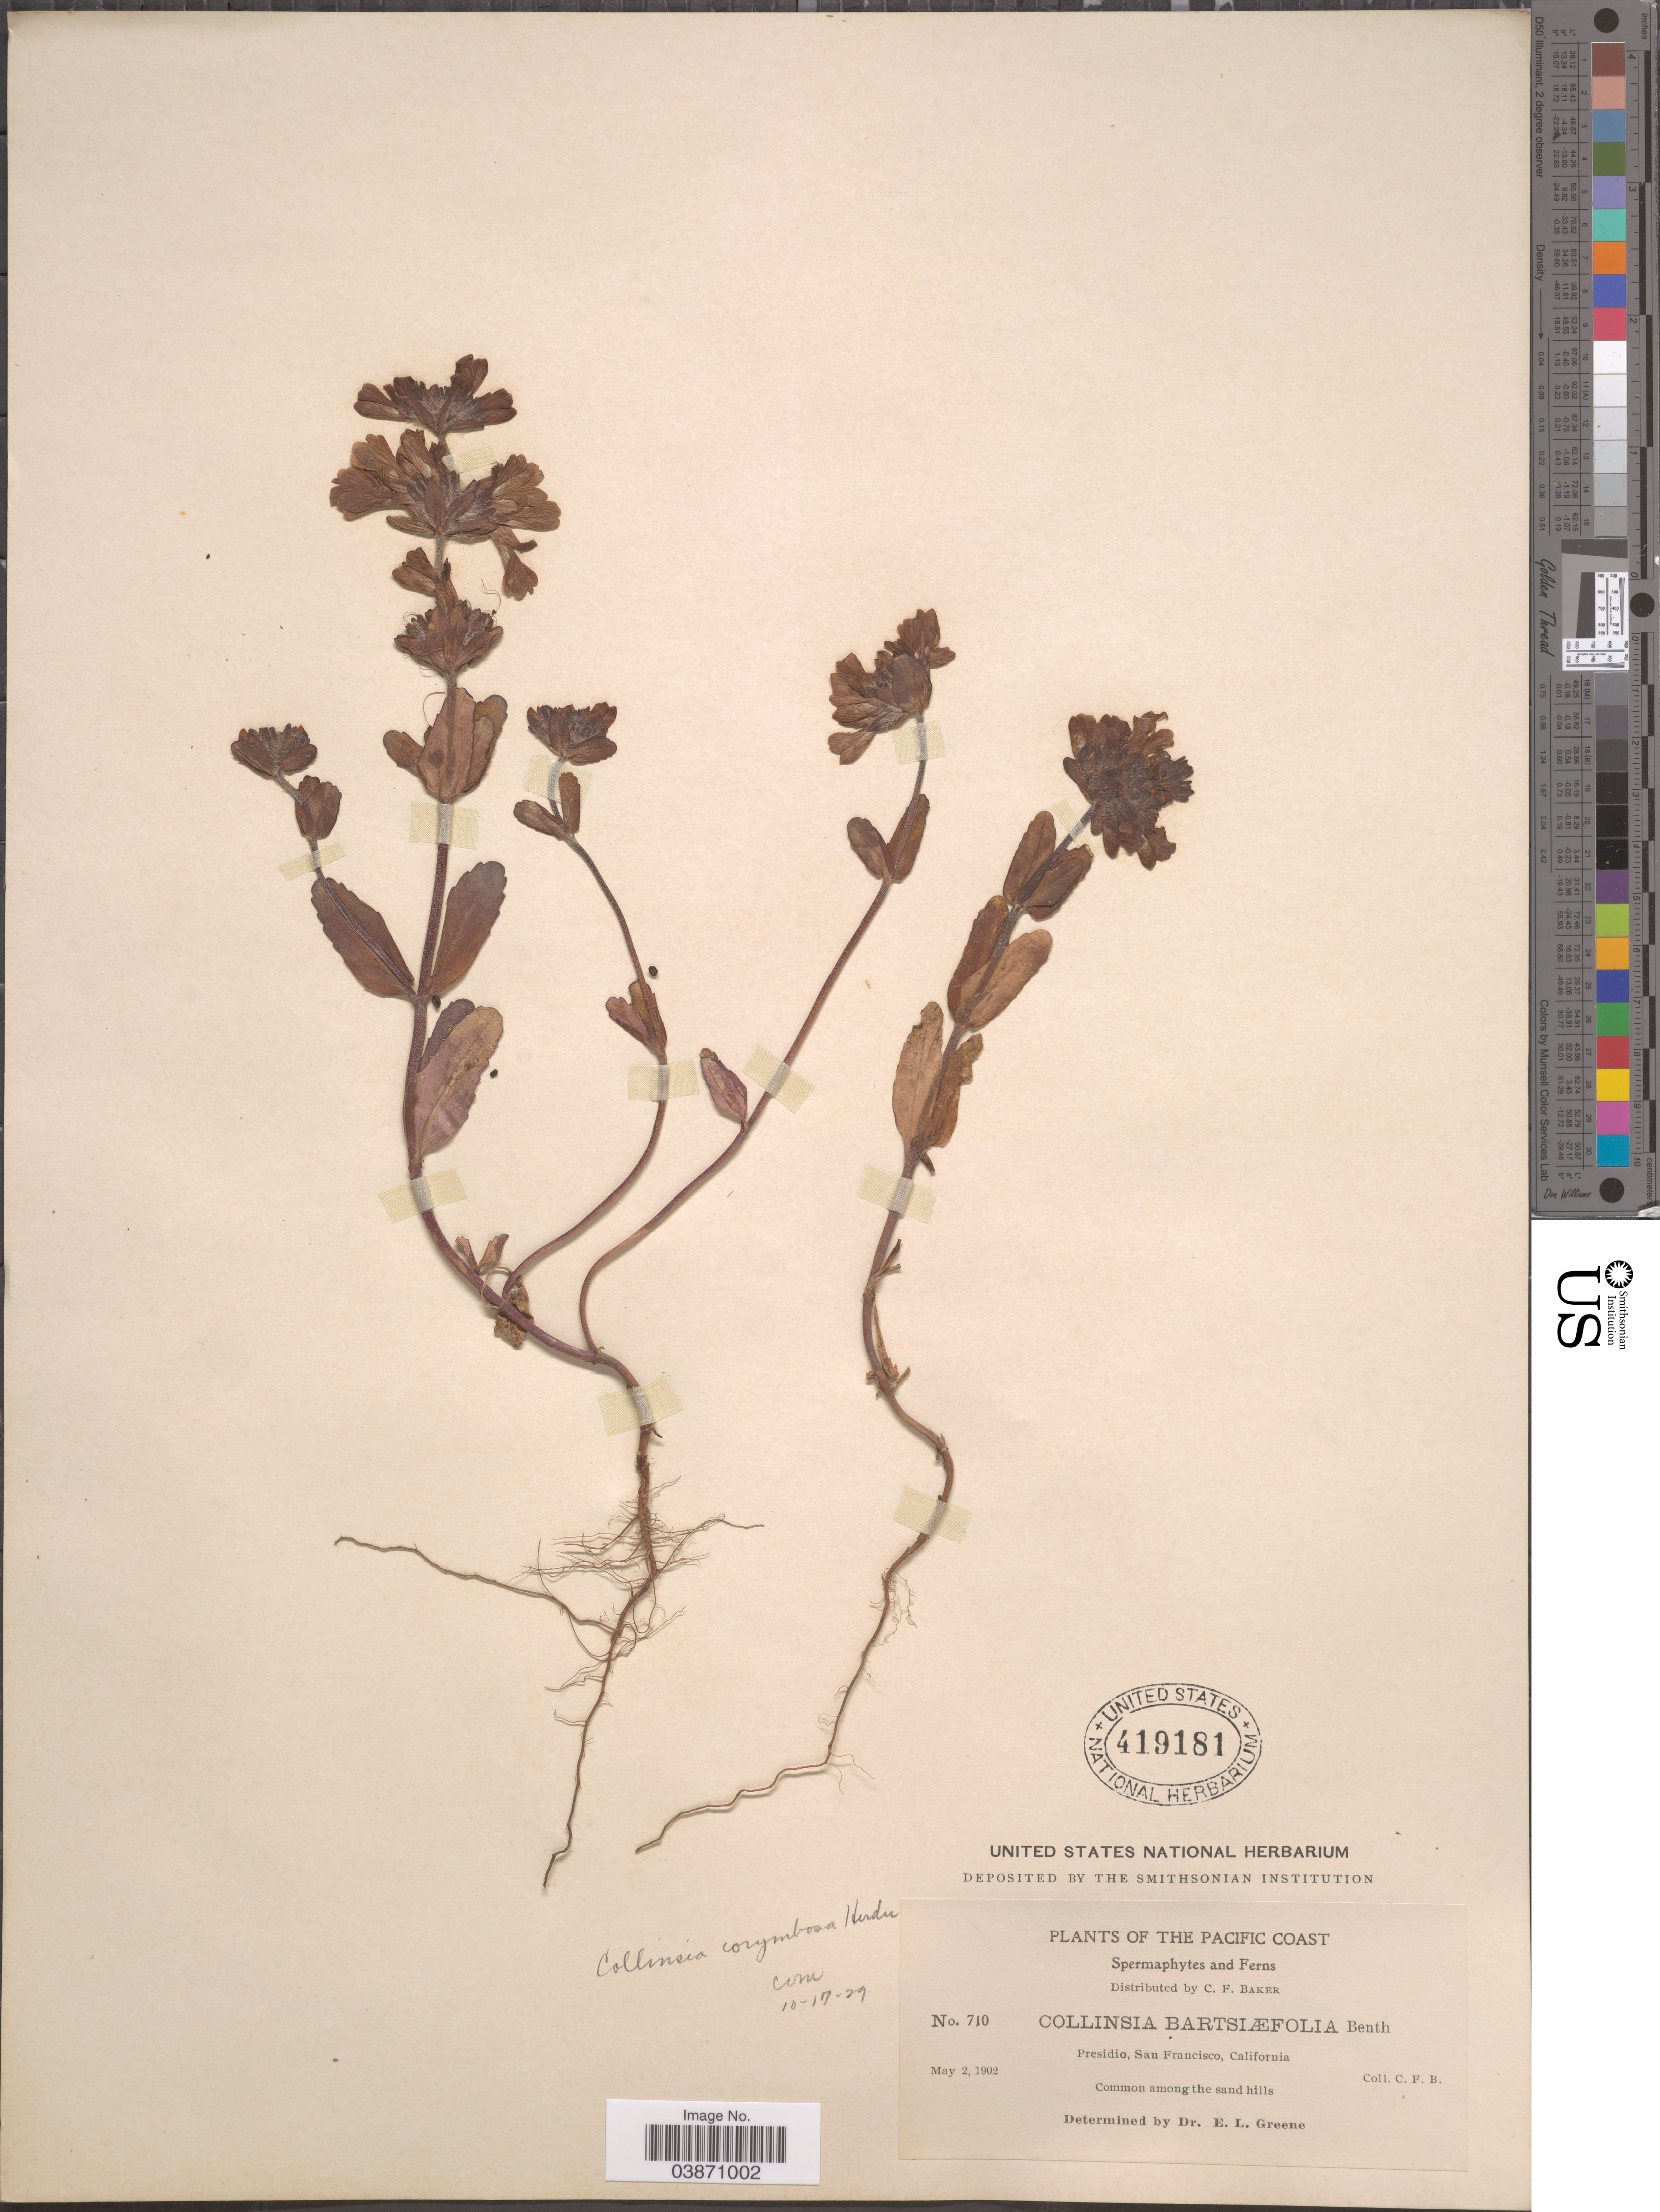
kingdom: Plantae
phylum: Tracheophyta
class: Magnoliopsida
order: Lamiales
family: Plantaginaceae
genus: Collinsia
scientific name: Collinsia corymbosa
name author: Herder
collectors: C. F. Baker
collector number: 710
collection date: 1902-05-02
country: United States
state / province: California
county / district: San Francisco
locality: The Pacific Coast. Presidio, San Francisco.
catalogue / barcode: US 419181